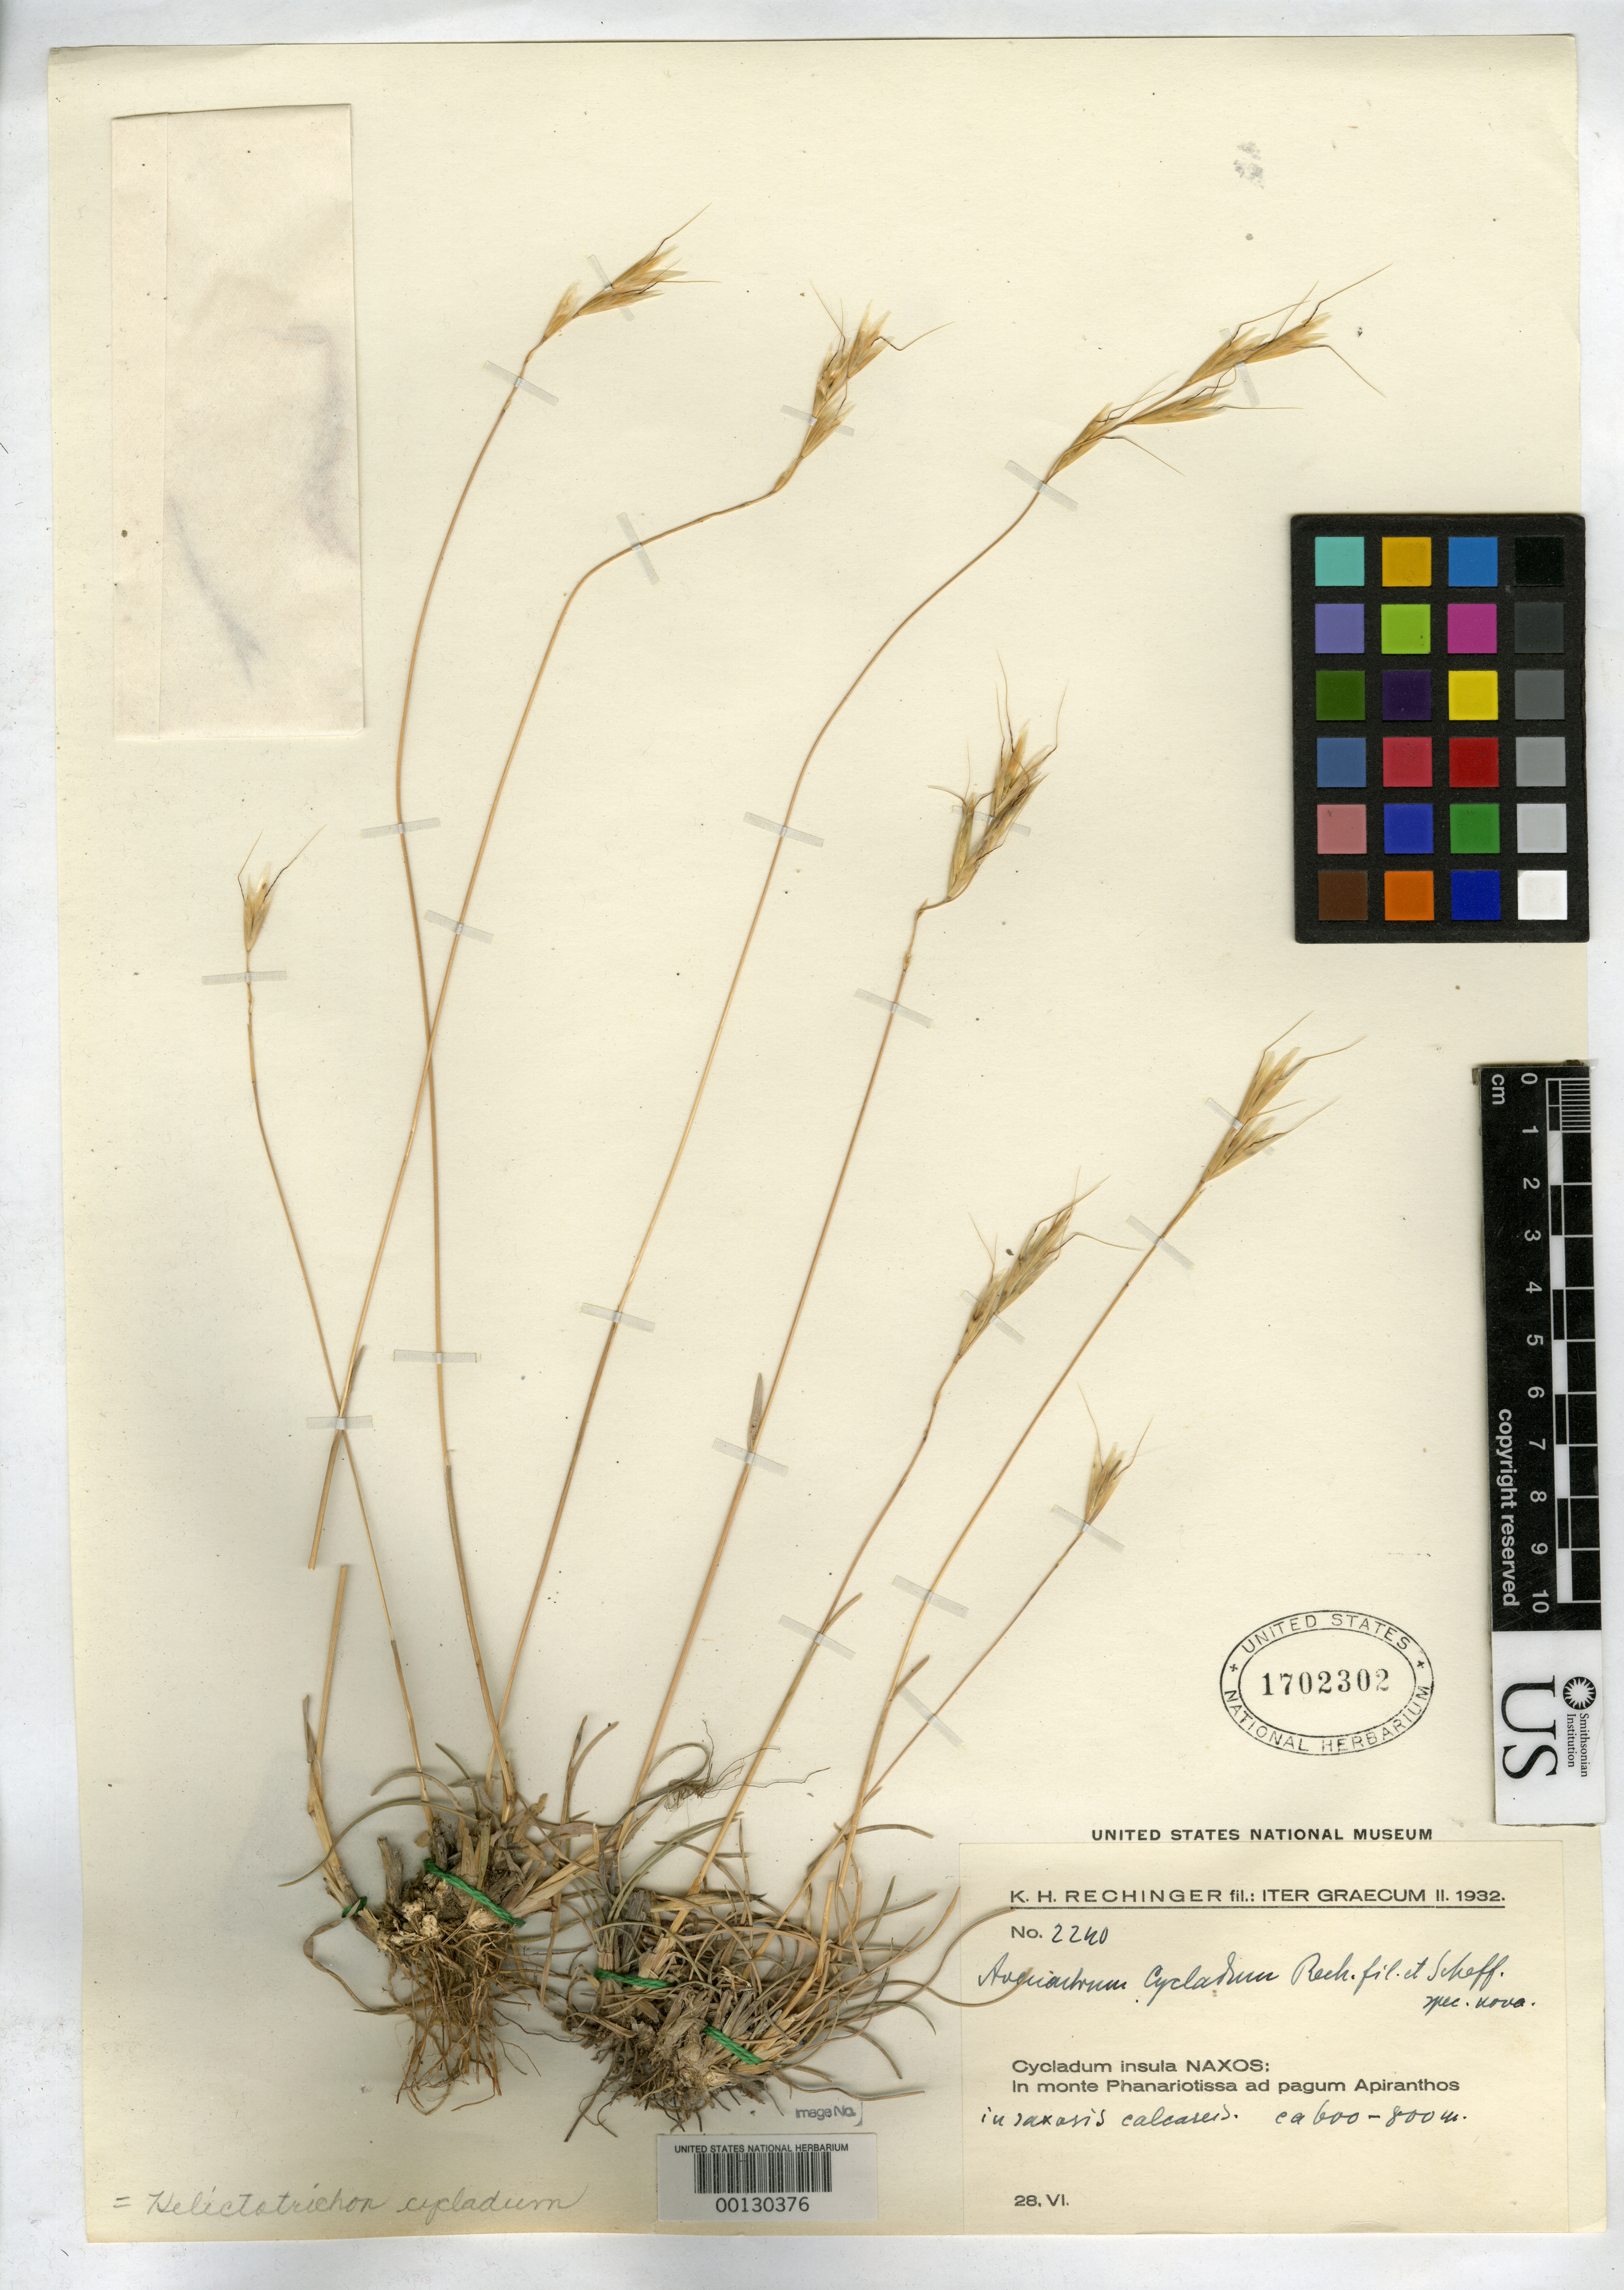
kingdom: Plantae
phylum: Tracheophyta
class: Liliopsida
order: Poales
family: Poaceae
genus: Avenastrum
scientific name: Avenastrum cycladum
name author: Rech. f. & J. Scheff.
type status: Syntype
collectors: K. H. Rechinger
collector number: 2240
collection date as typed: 28 Jun 1932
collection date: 1932-06-28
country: Greece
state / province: South Aegean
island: Naxos Island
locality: Steilen, Felsigen abhangen (kalk) des Berges Phanariotissa Gegen Apiranthos.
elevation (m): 600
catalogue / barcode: US 1702302